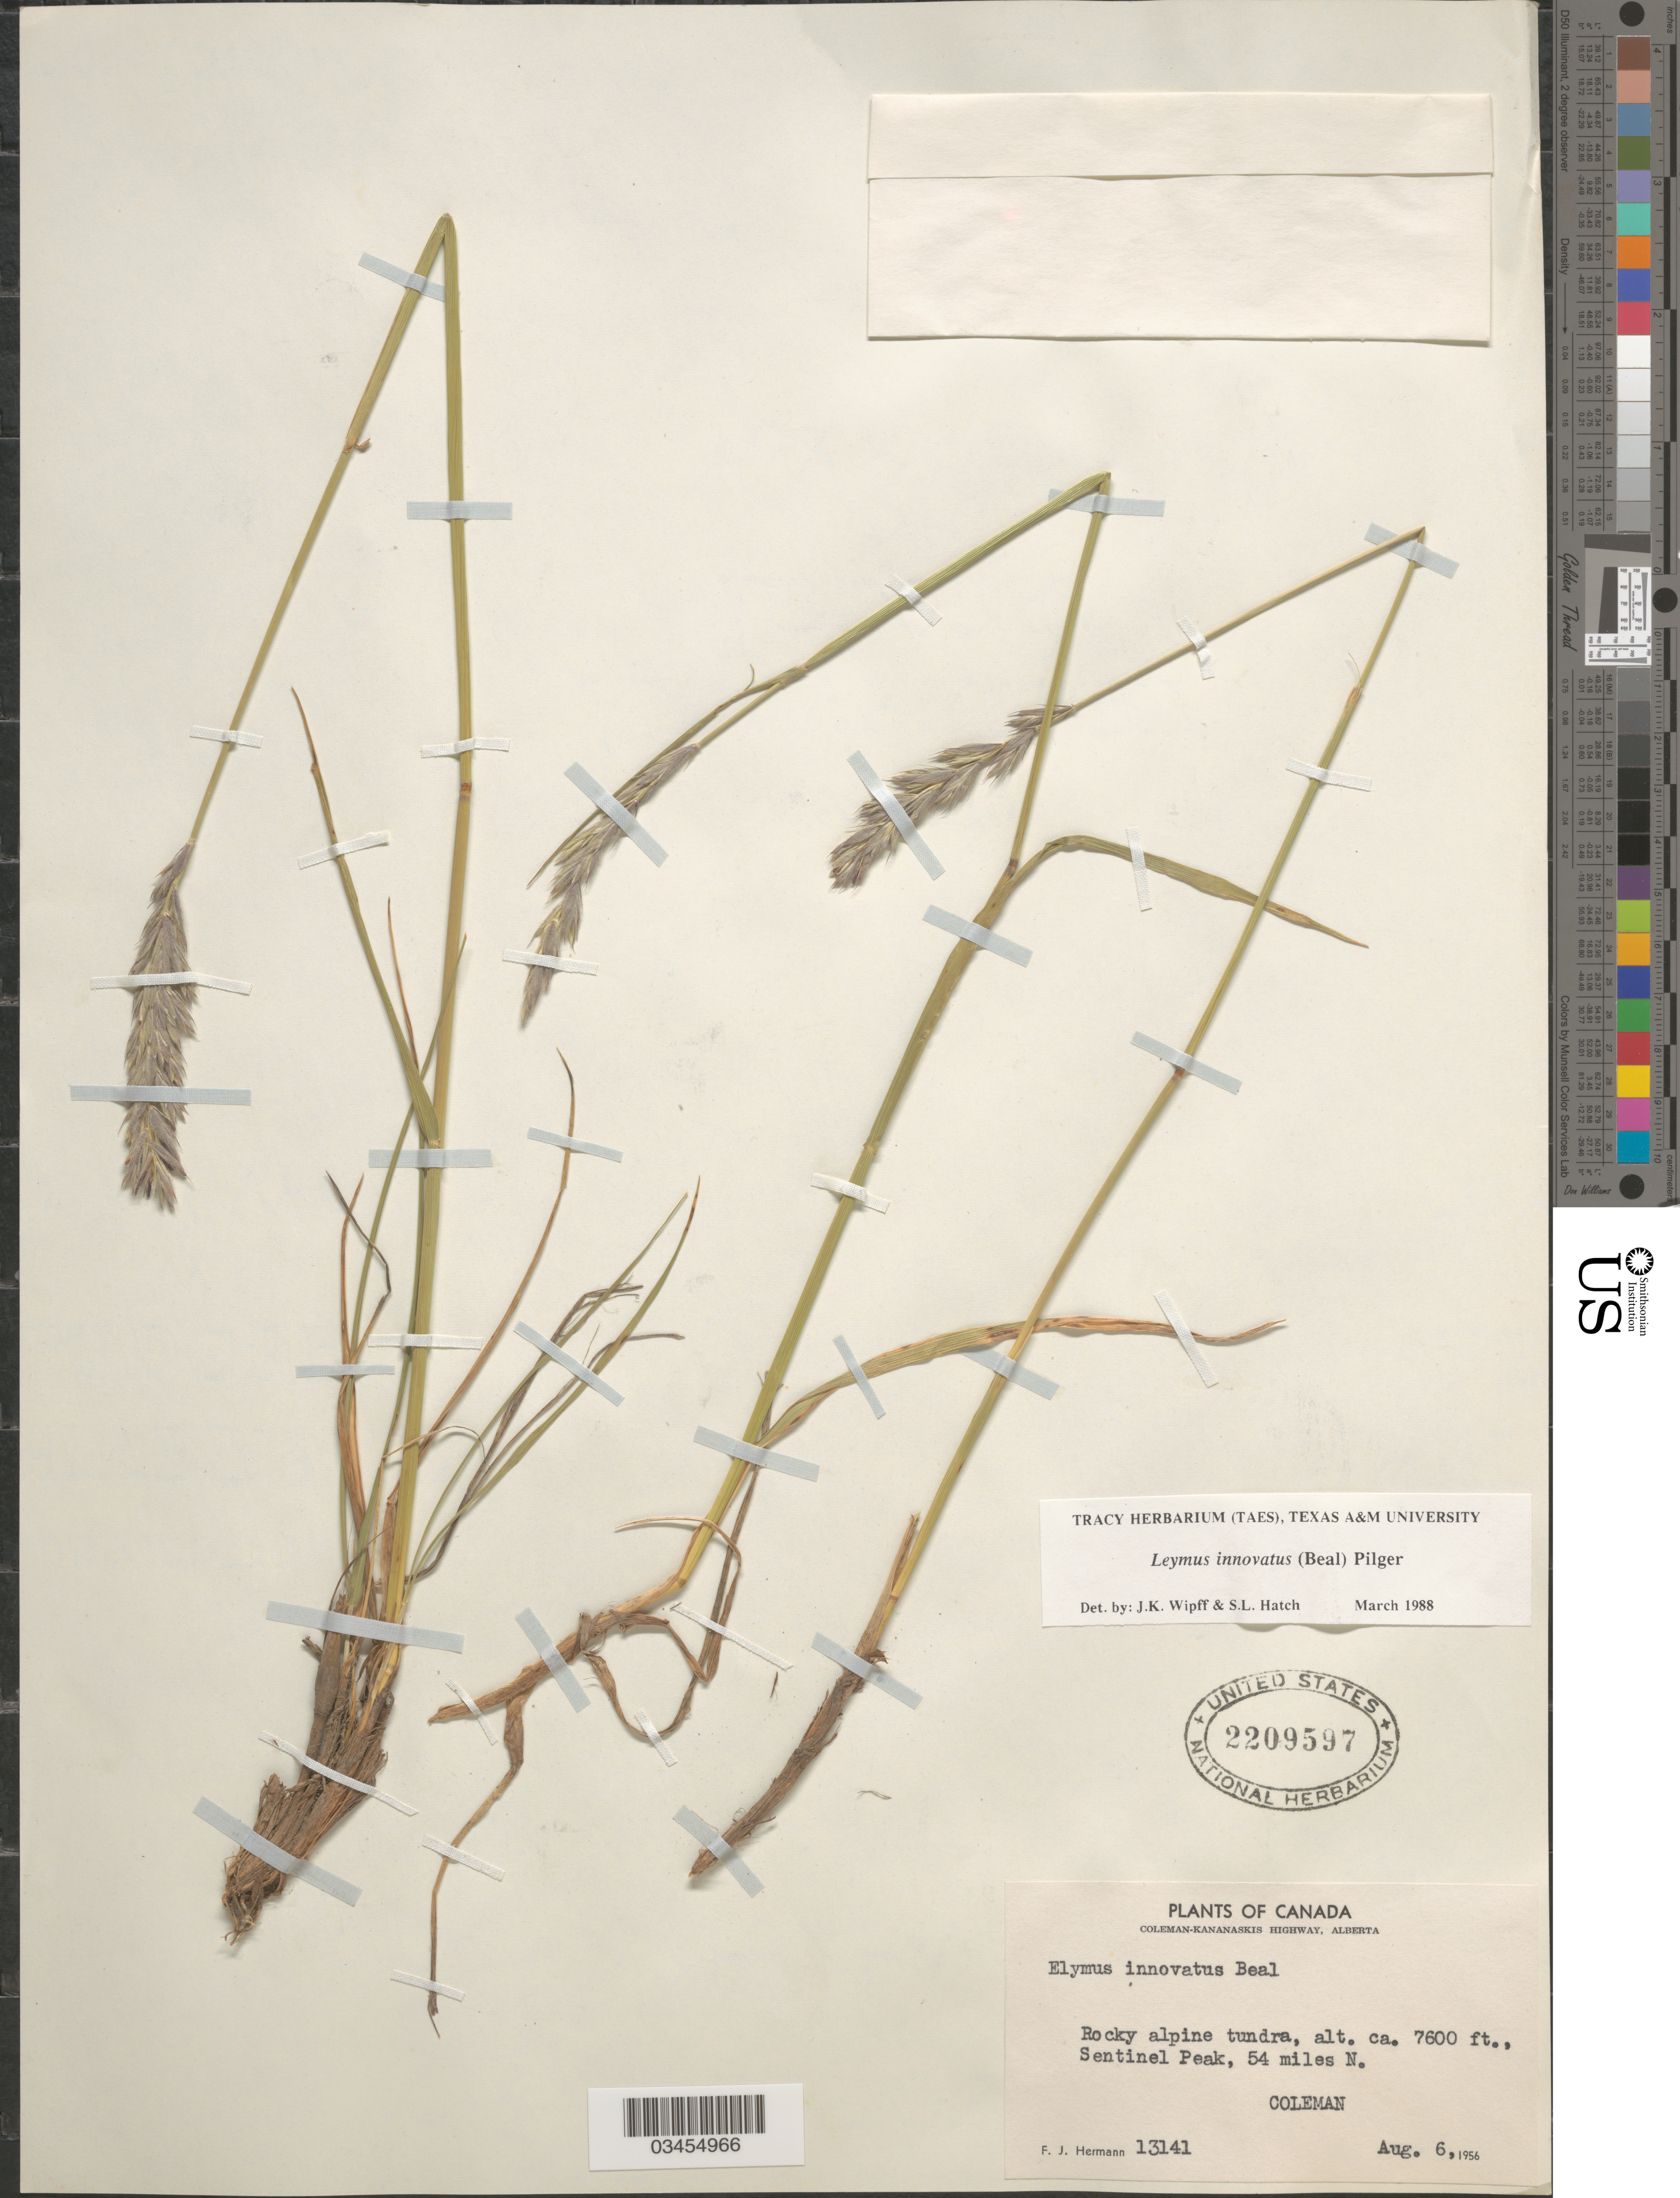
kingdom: Plantae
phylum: Tracheophyta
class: Liliopsida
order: Poales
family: Poaceae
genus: Leymus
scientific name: Leymus innovatus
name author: (W.J. Beal) Pilg.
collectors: F. J. Hermann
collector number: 13141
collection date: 1956-08-06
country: Canada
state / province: Alberta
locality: Coleman-Kananaskis Highway. Rocky alpine tundra, Sentinel Peak, 54 miles N. Coleman.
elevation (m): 2316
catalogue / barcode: US 2209597